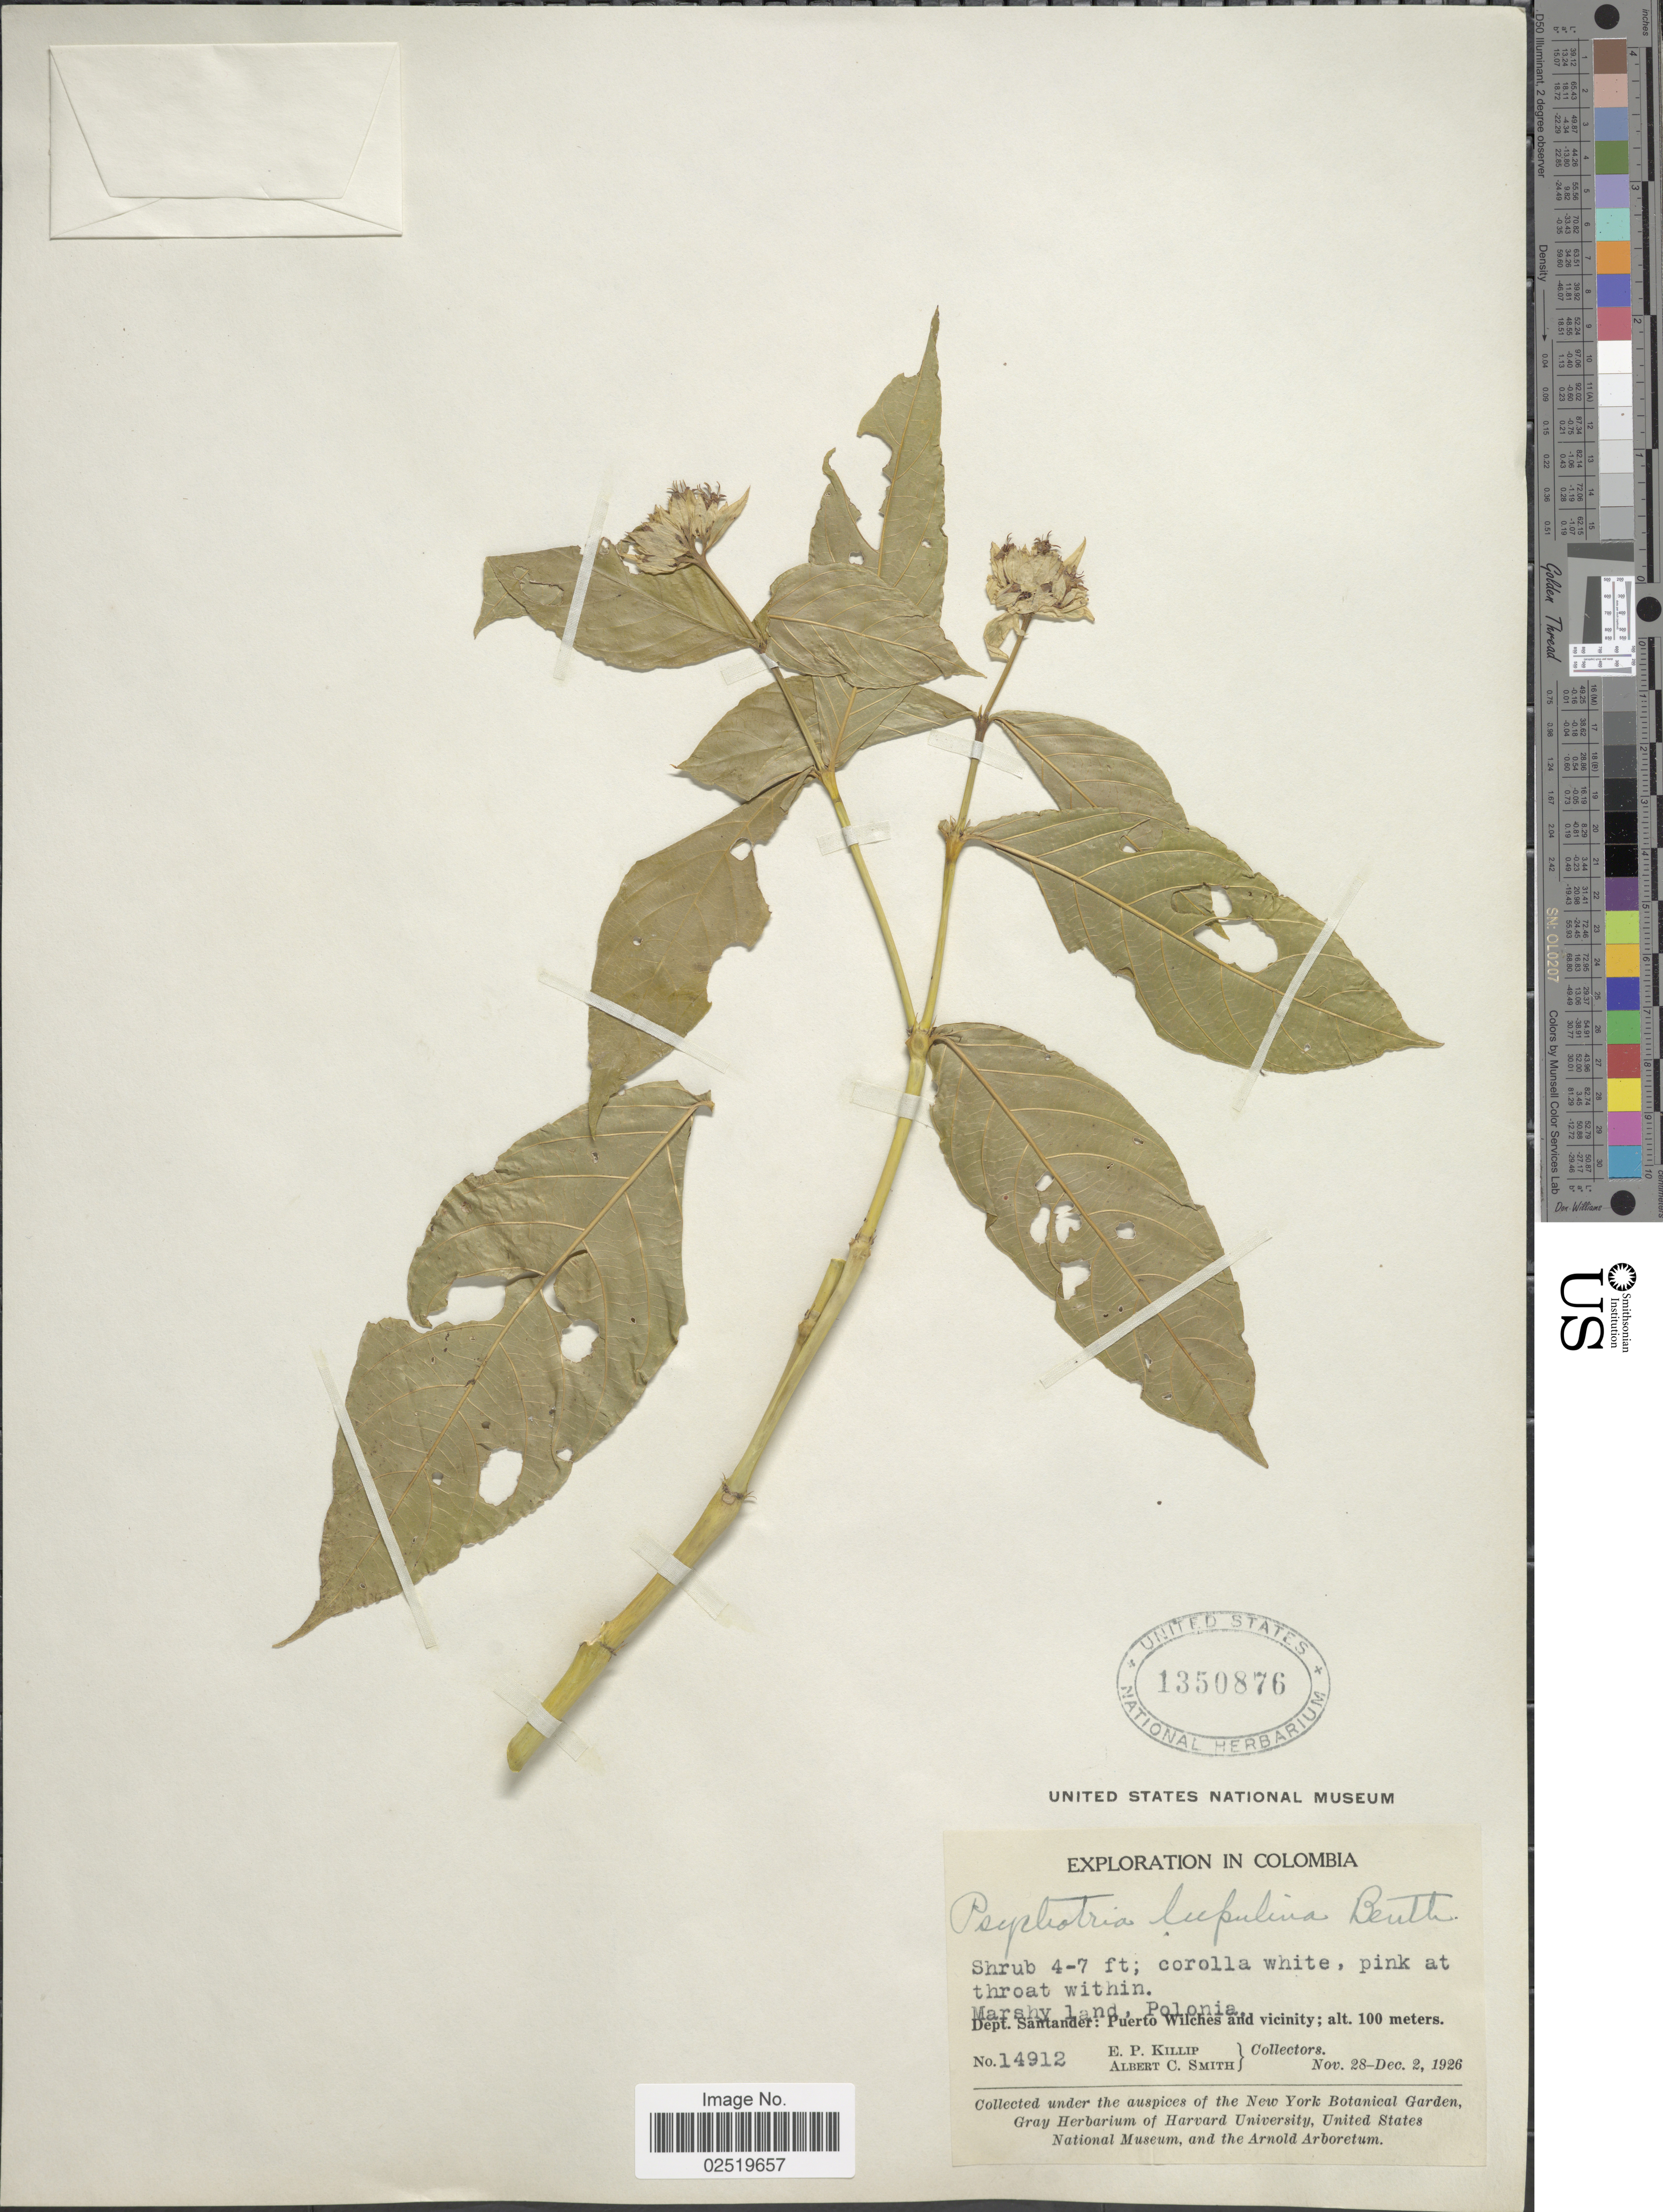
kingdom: Plantae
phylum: Tracheophyta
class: Magnoliopsida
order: Gentianales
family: Rubiaceae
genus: Psychotria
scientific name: Psychotria lupulina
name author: Benth.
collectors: E. P. Killip & A. C. Smith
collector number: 14912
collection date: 1926-11-28/1926-12-02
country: Colombia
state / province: Santander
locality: Puerto Wilches and vicinity.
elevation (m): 100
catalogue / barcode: US 1350876